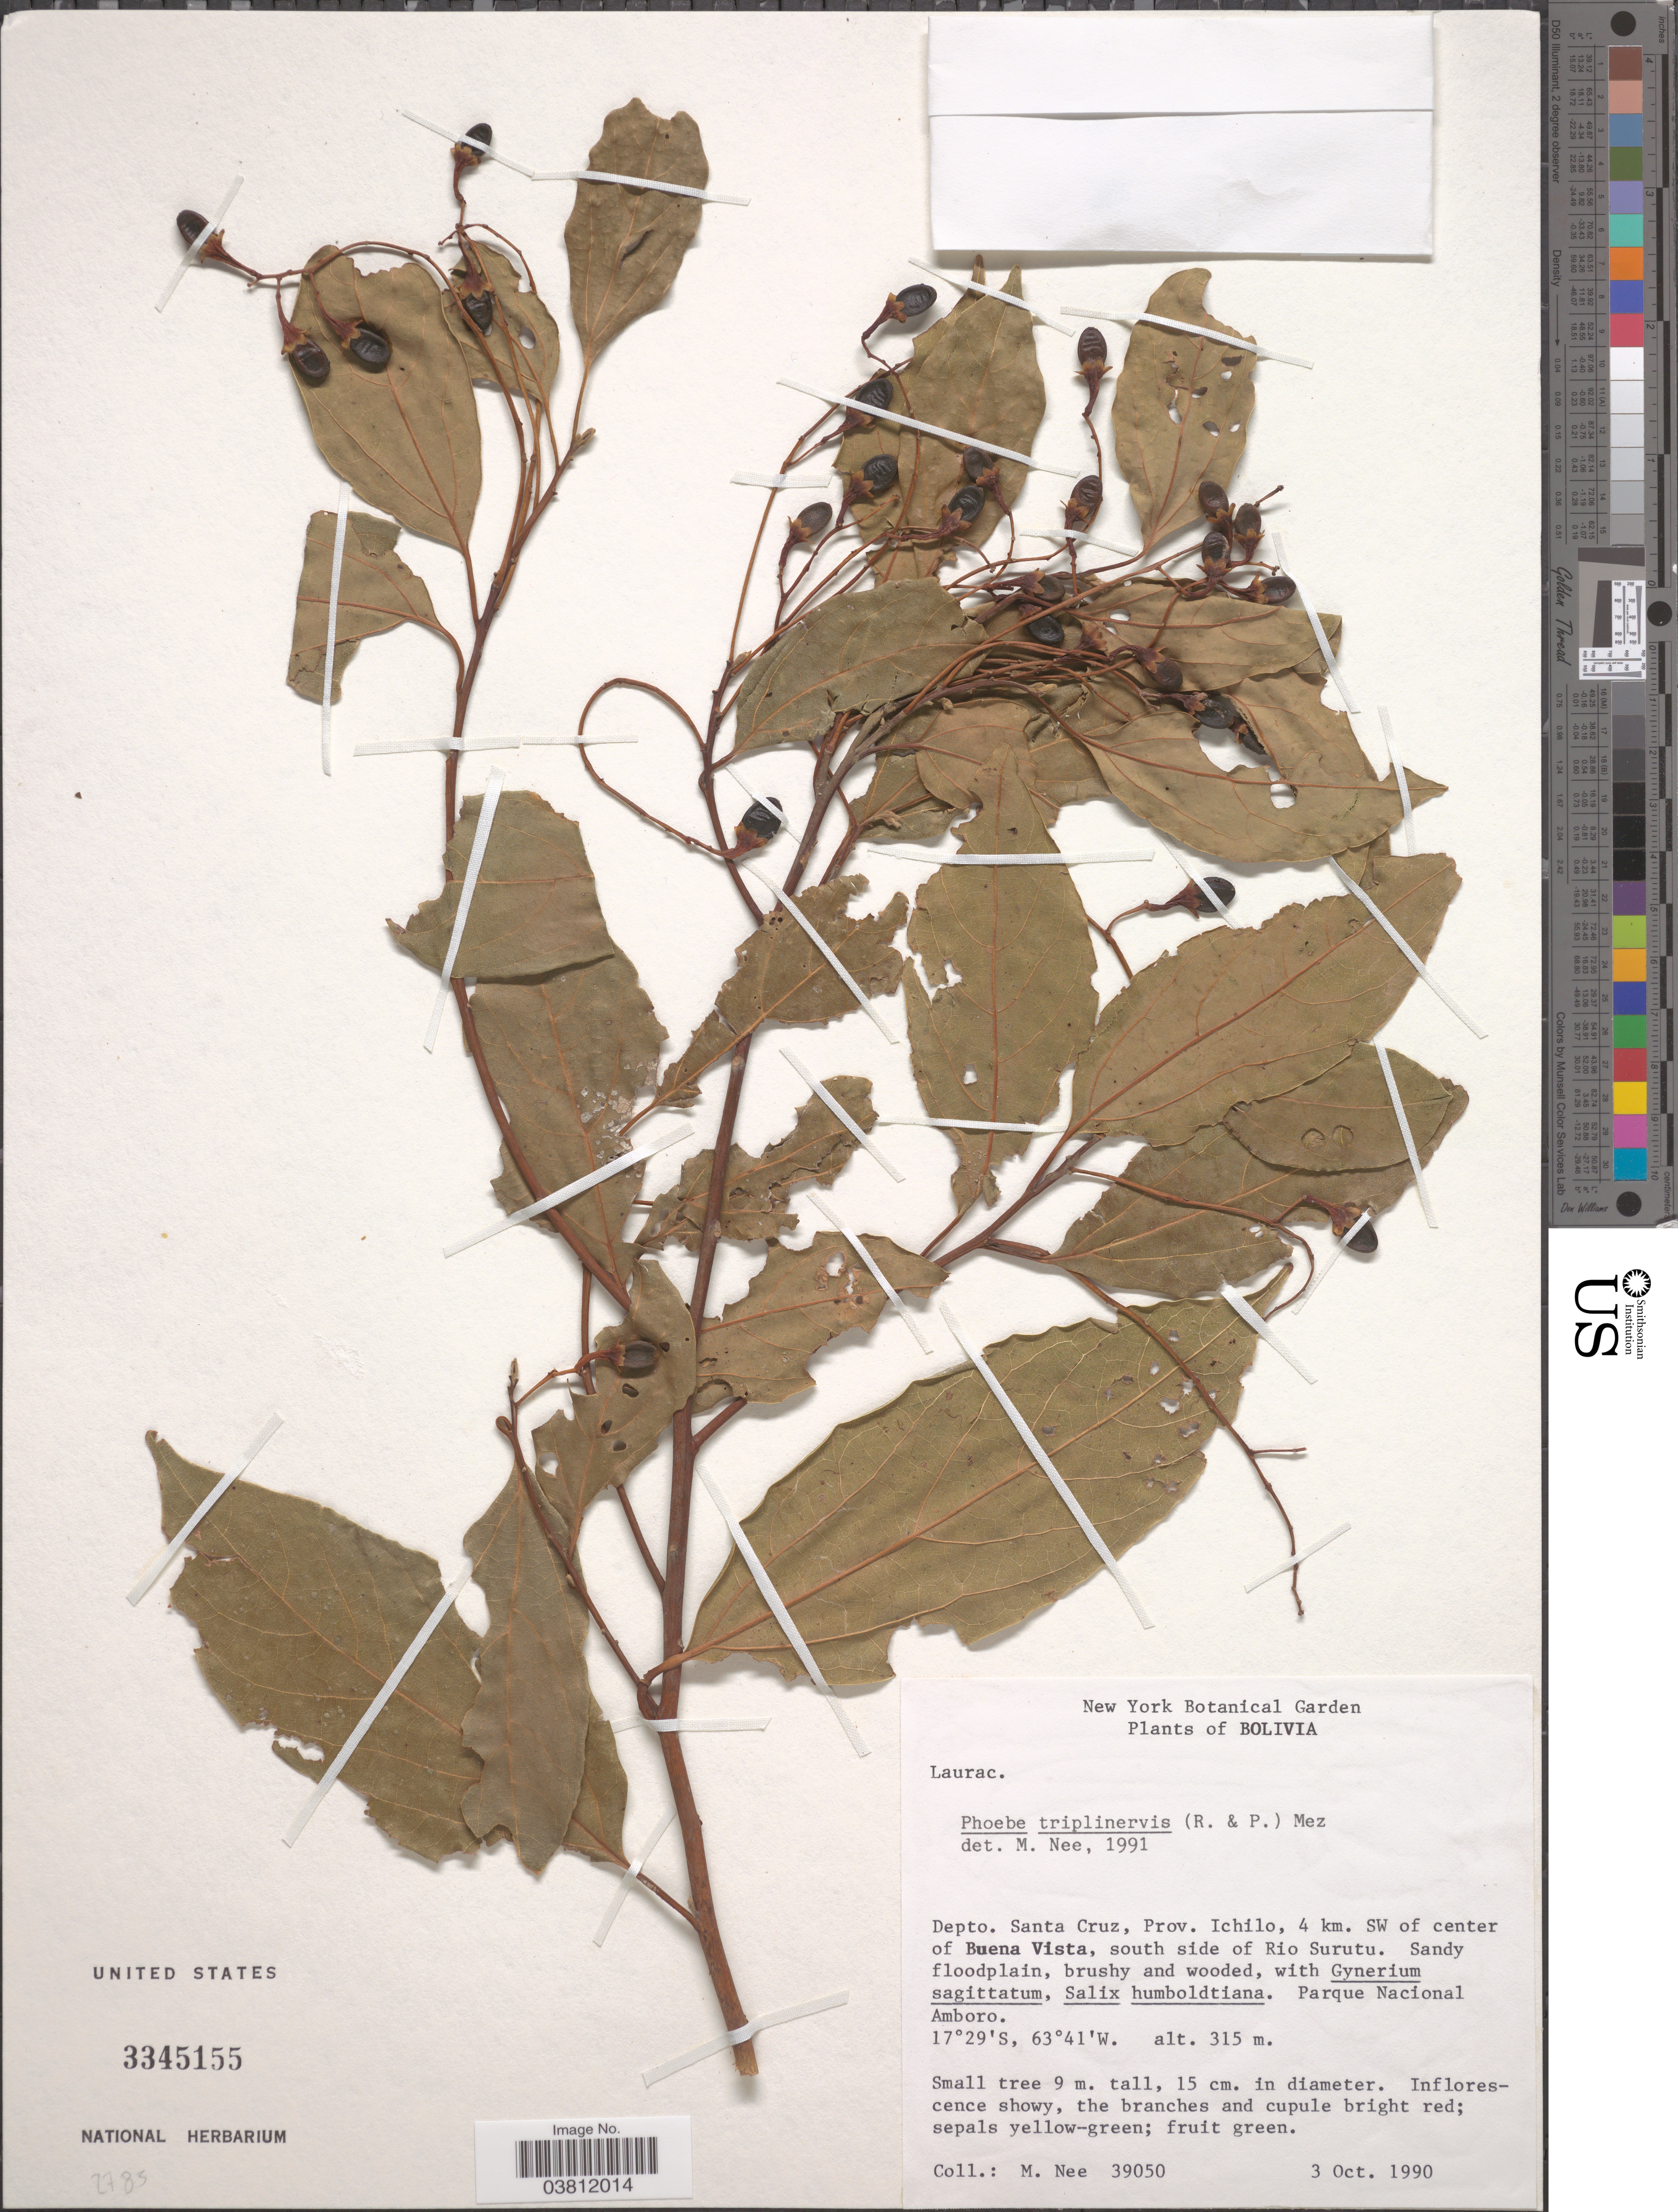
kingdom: Plantae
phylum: Tracheophyta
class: Magnoliopsida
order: Laurales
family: Lauraceae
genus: Phoebe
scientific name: Phoebe triplinervis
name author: Griseb.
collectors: M. Nee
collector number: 39050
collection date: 1990-10-03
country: Bolivia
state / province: Santa Cruz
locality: Depto. Santa Cruz, Prov. Ichilo, 4 km. SW of center of Buena Vista, south side of Rio Surutu.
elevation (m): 315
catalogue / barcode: US 3345155